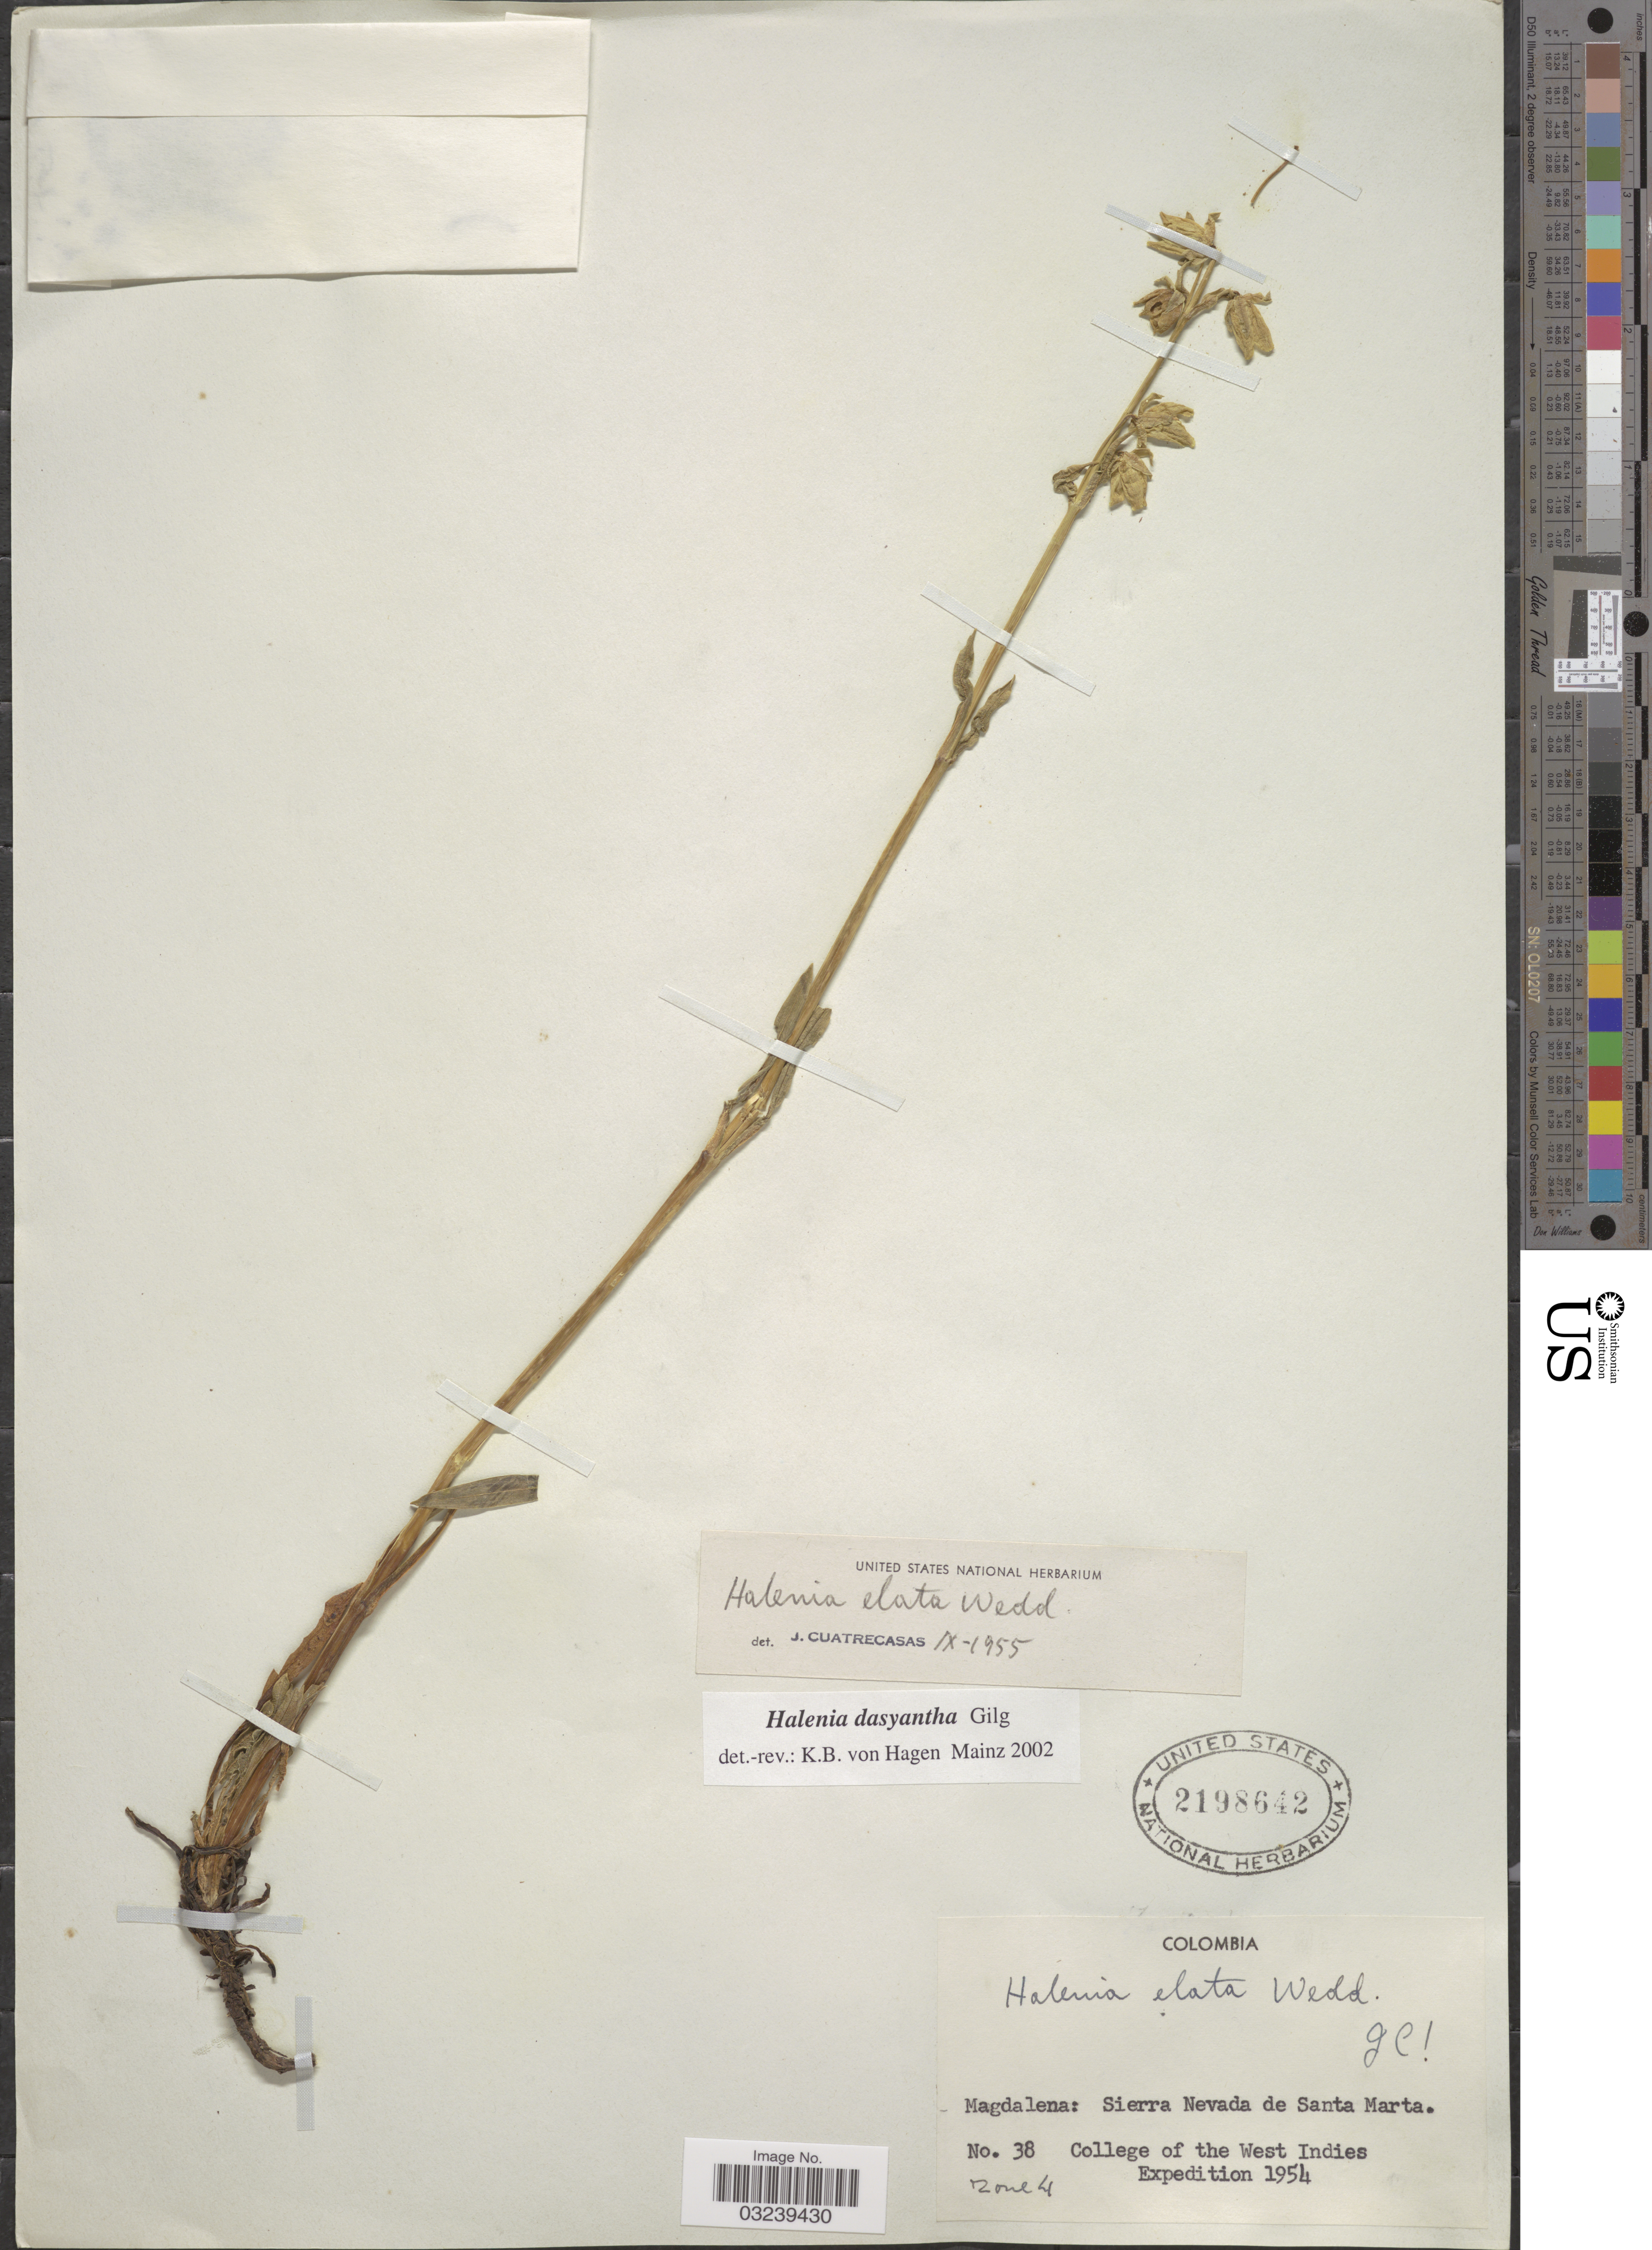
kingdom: Plantae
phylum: Tracheophyta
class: Magnoliopsida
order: Gentianales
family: Gentianaceae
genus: Halenia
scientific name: Halenia dasyantha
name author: Gilg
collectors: College of the West Indies Expedition 1954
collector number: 38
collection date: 1954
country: Colombia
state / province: Magdalena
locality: Sierra Nevada de Santa Marta. Zone 4.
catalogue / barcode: US 2198642